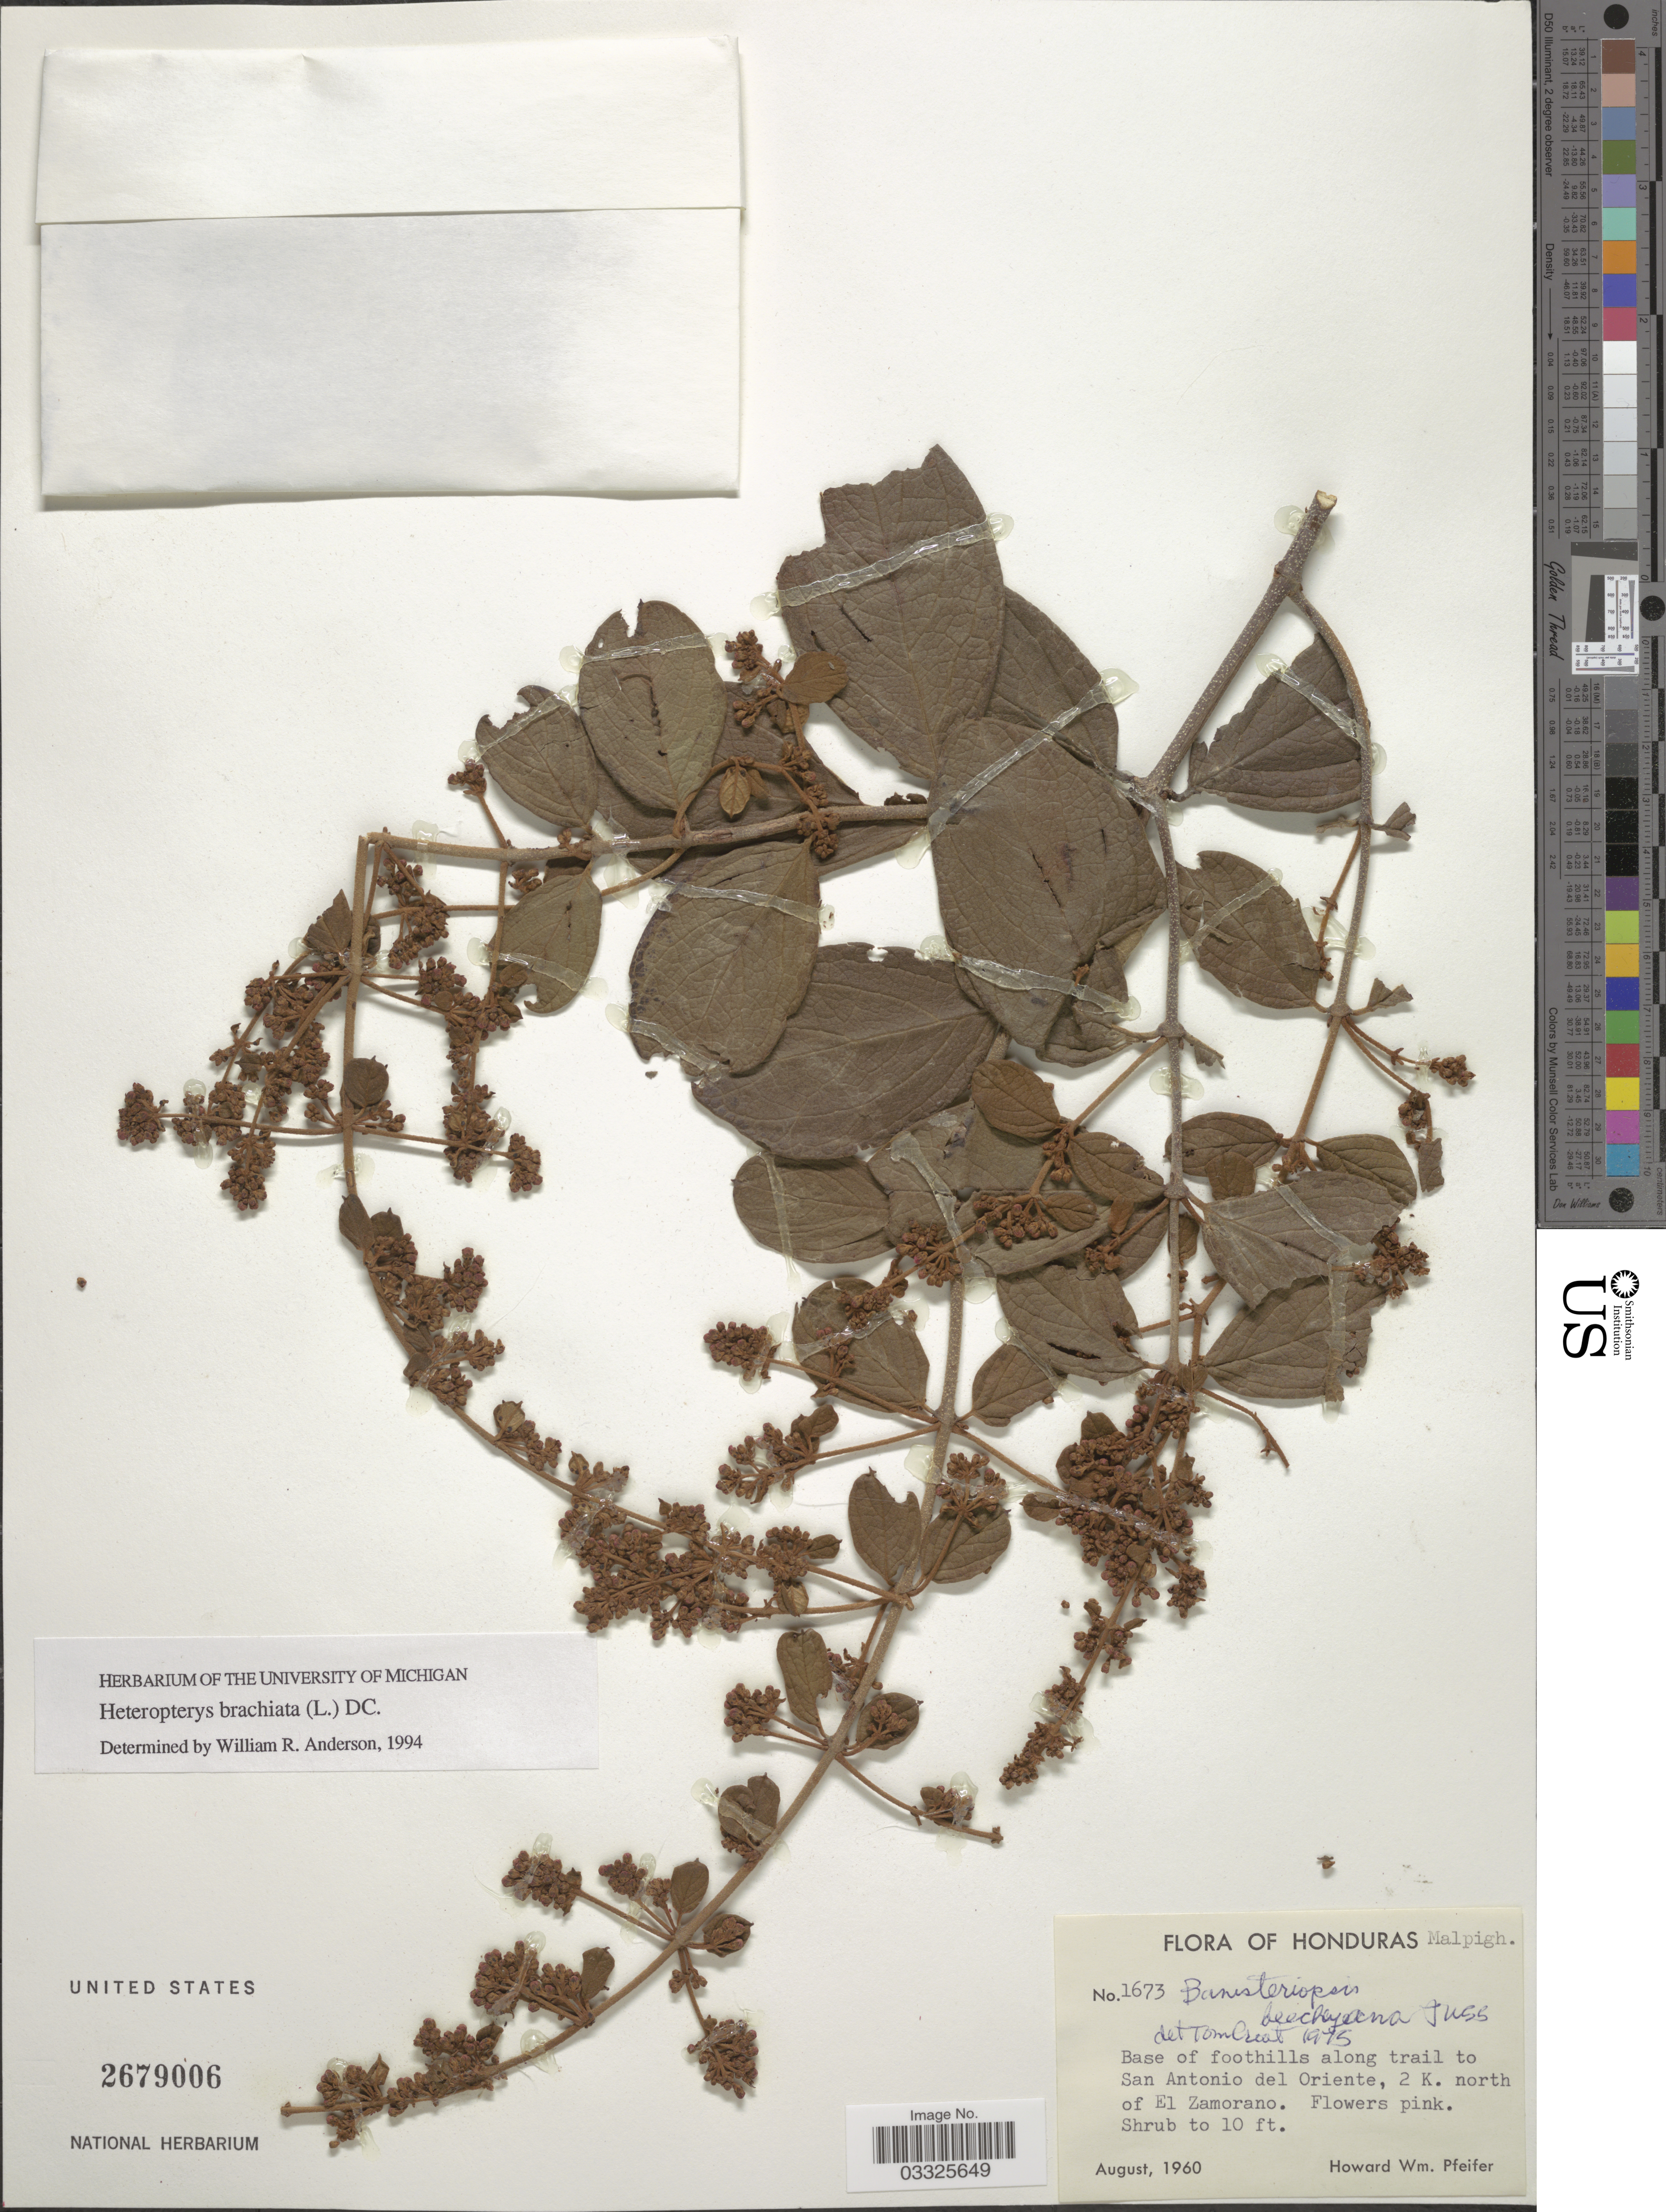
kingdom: Plantae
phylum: Tracheophyta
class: Magnoliopsida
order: Malpighiales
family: Malpighiaceae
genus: Heteropterys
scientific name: Heteropterys brachiata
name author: (L.) DC.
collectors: H. W. Pfeifer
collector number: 1673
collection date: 1960-08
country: Honduras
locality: Base of foothills along trail to San Antonio del Oriente, 2 K. north of El Zamorano.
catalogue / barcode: US 2679006